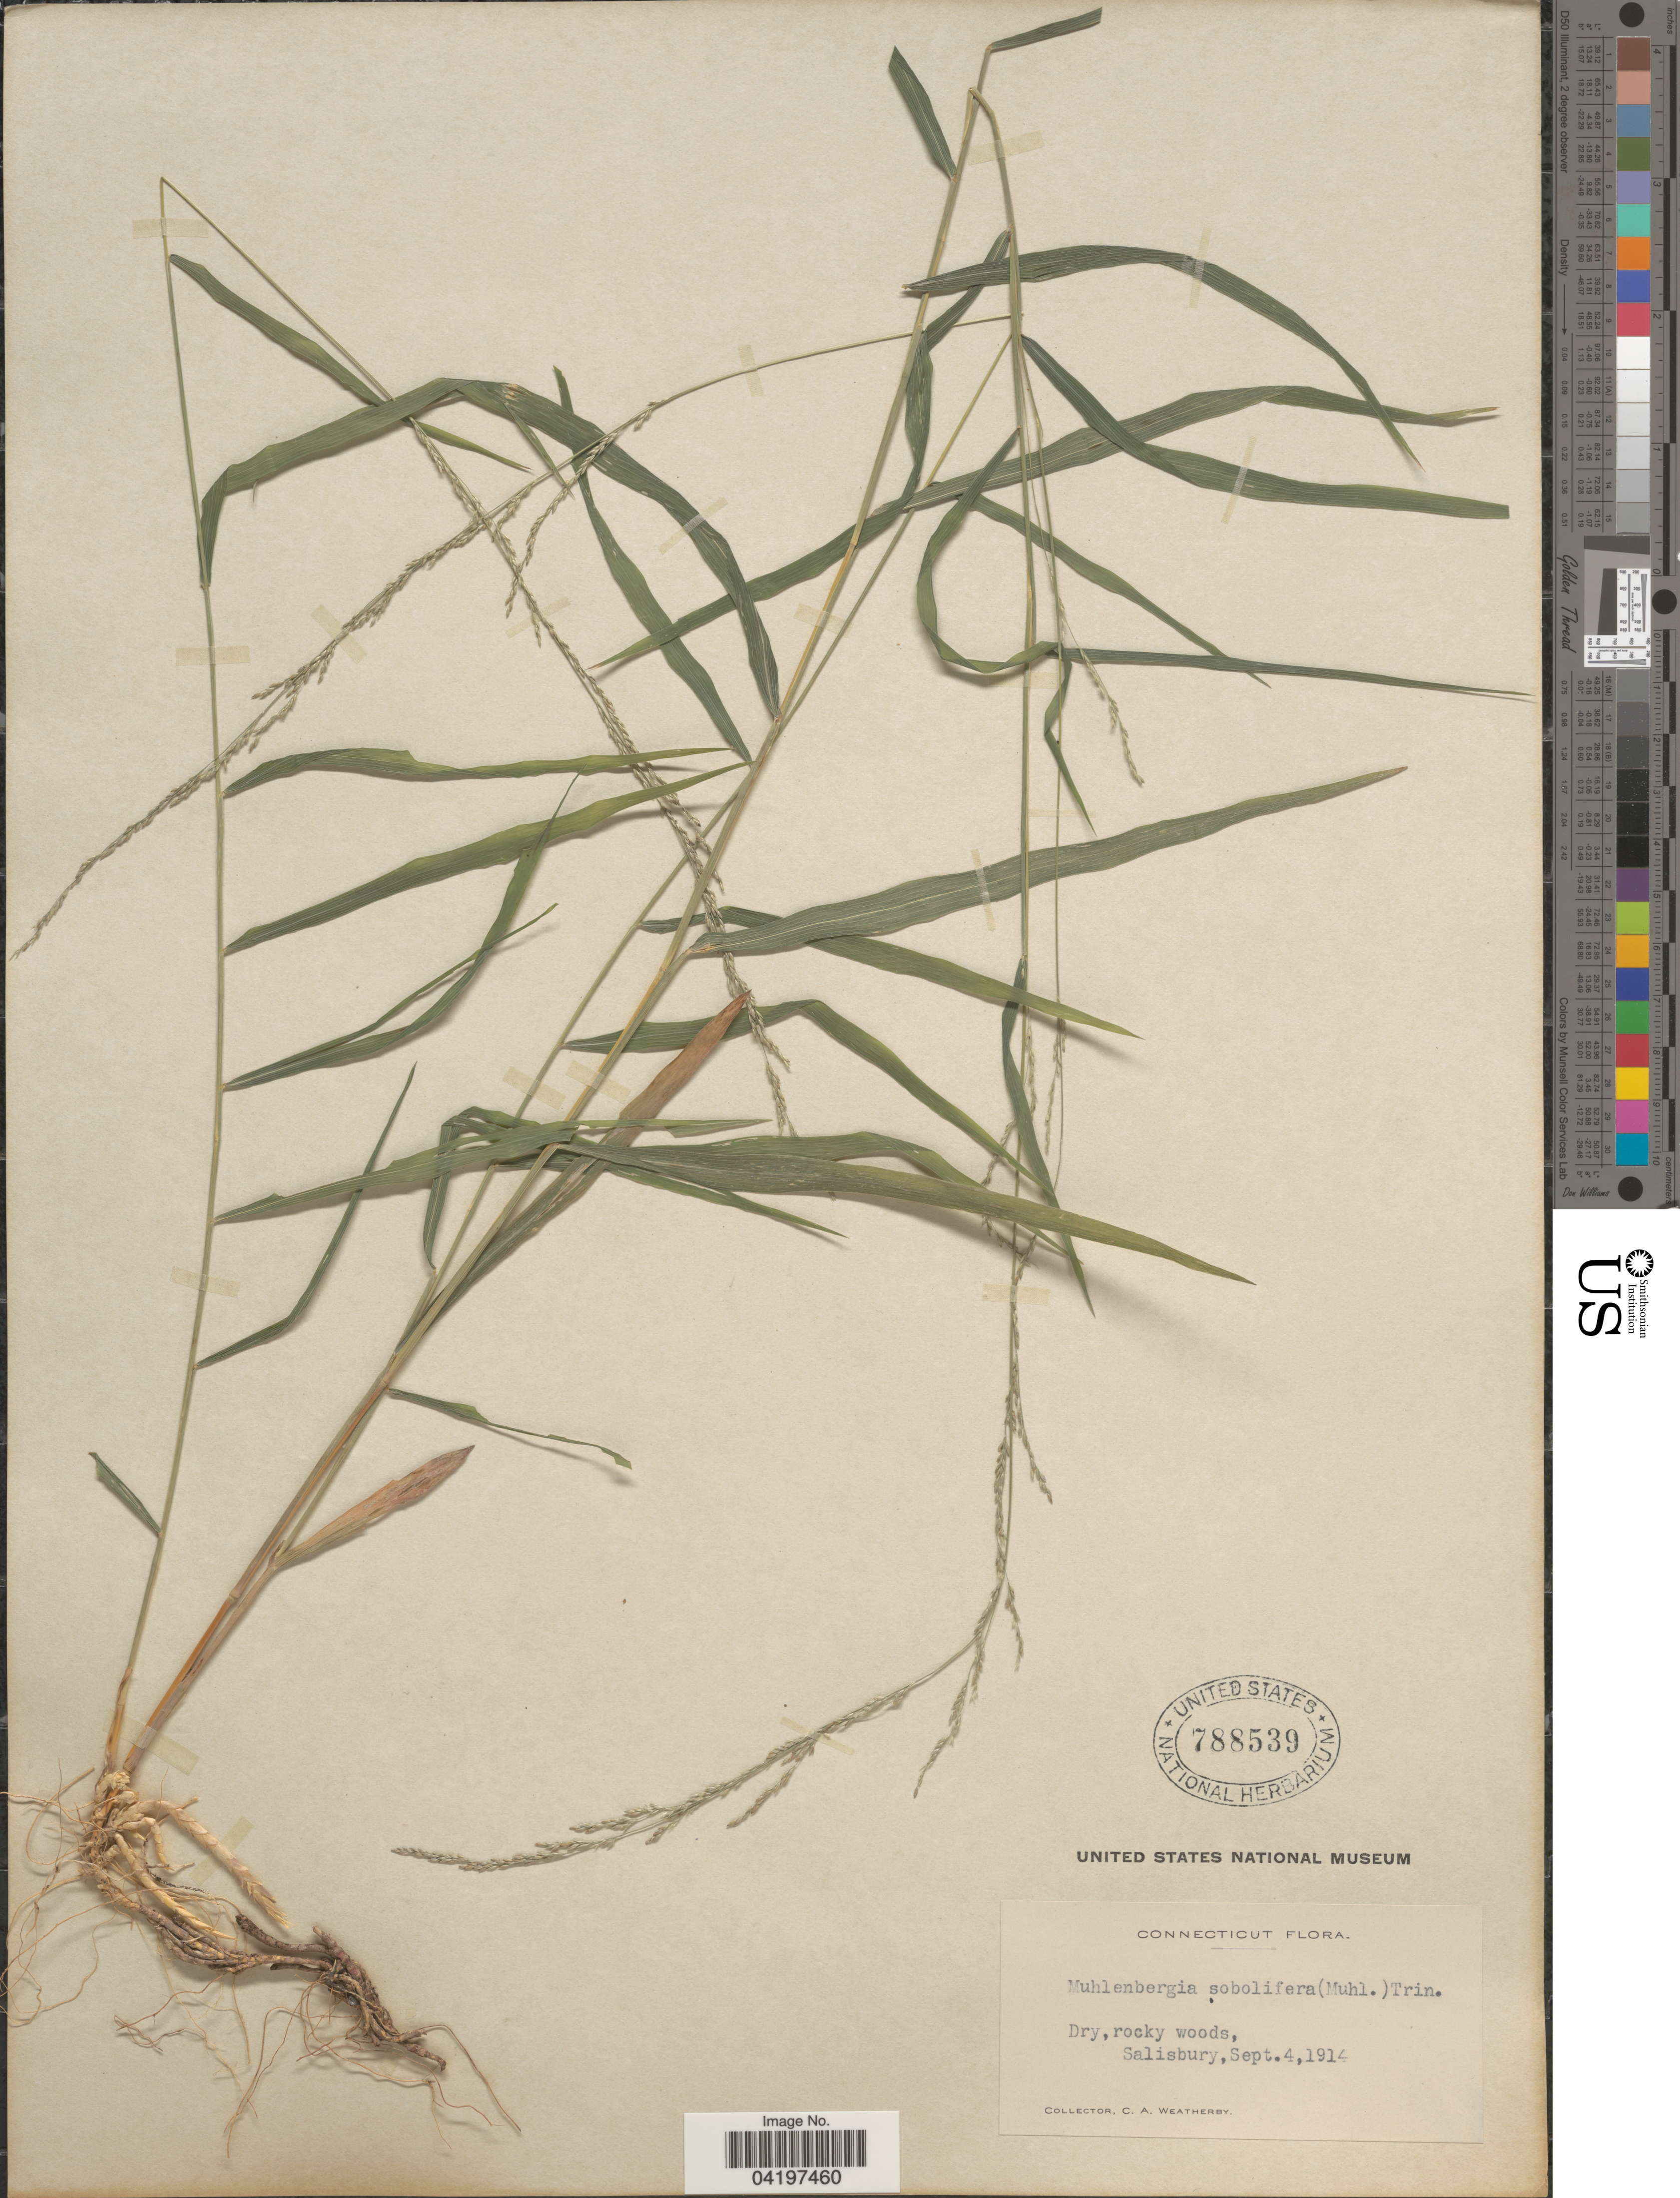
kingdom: Plantae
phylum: Tracheophyta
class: Liliopsida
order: Poales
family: Poaceae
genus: Muhlenbergia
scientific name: Muhlenbergia sobolifera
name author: (Muhl. ex Willd.) Trin.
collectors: C. A. Weatherby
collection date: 1914-09-04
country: United States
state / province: Connecticut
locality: Salisbury.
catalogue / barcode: US 788539